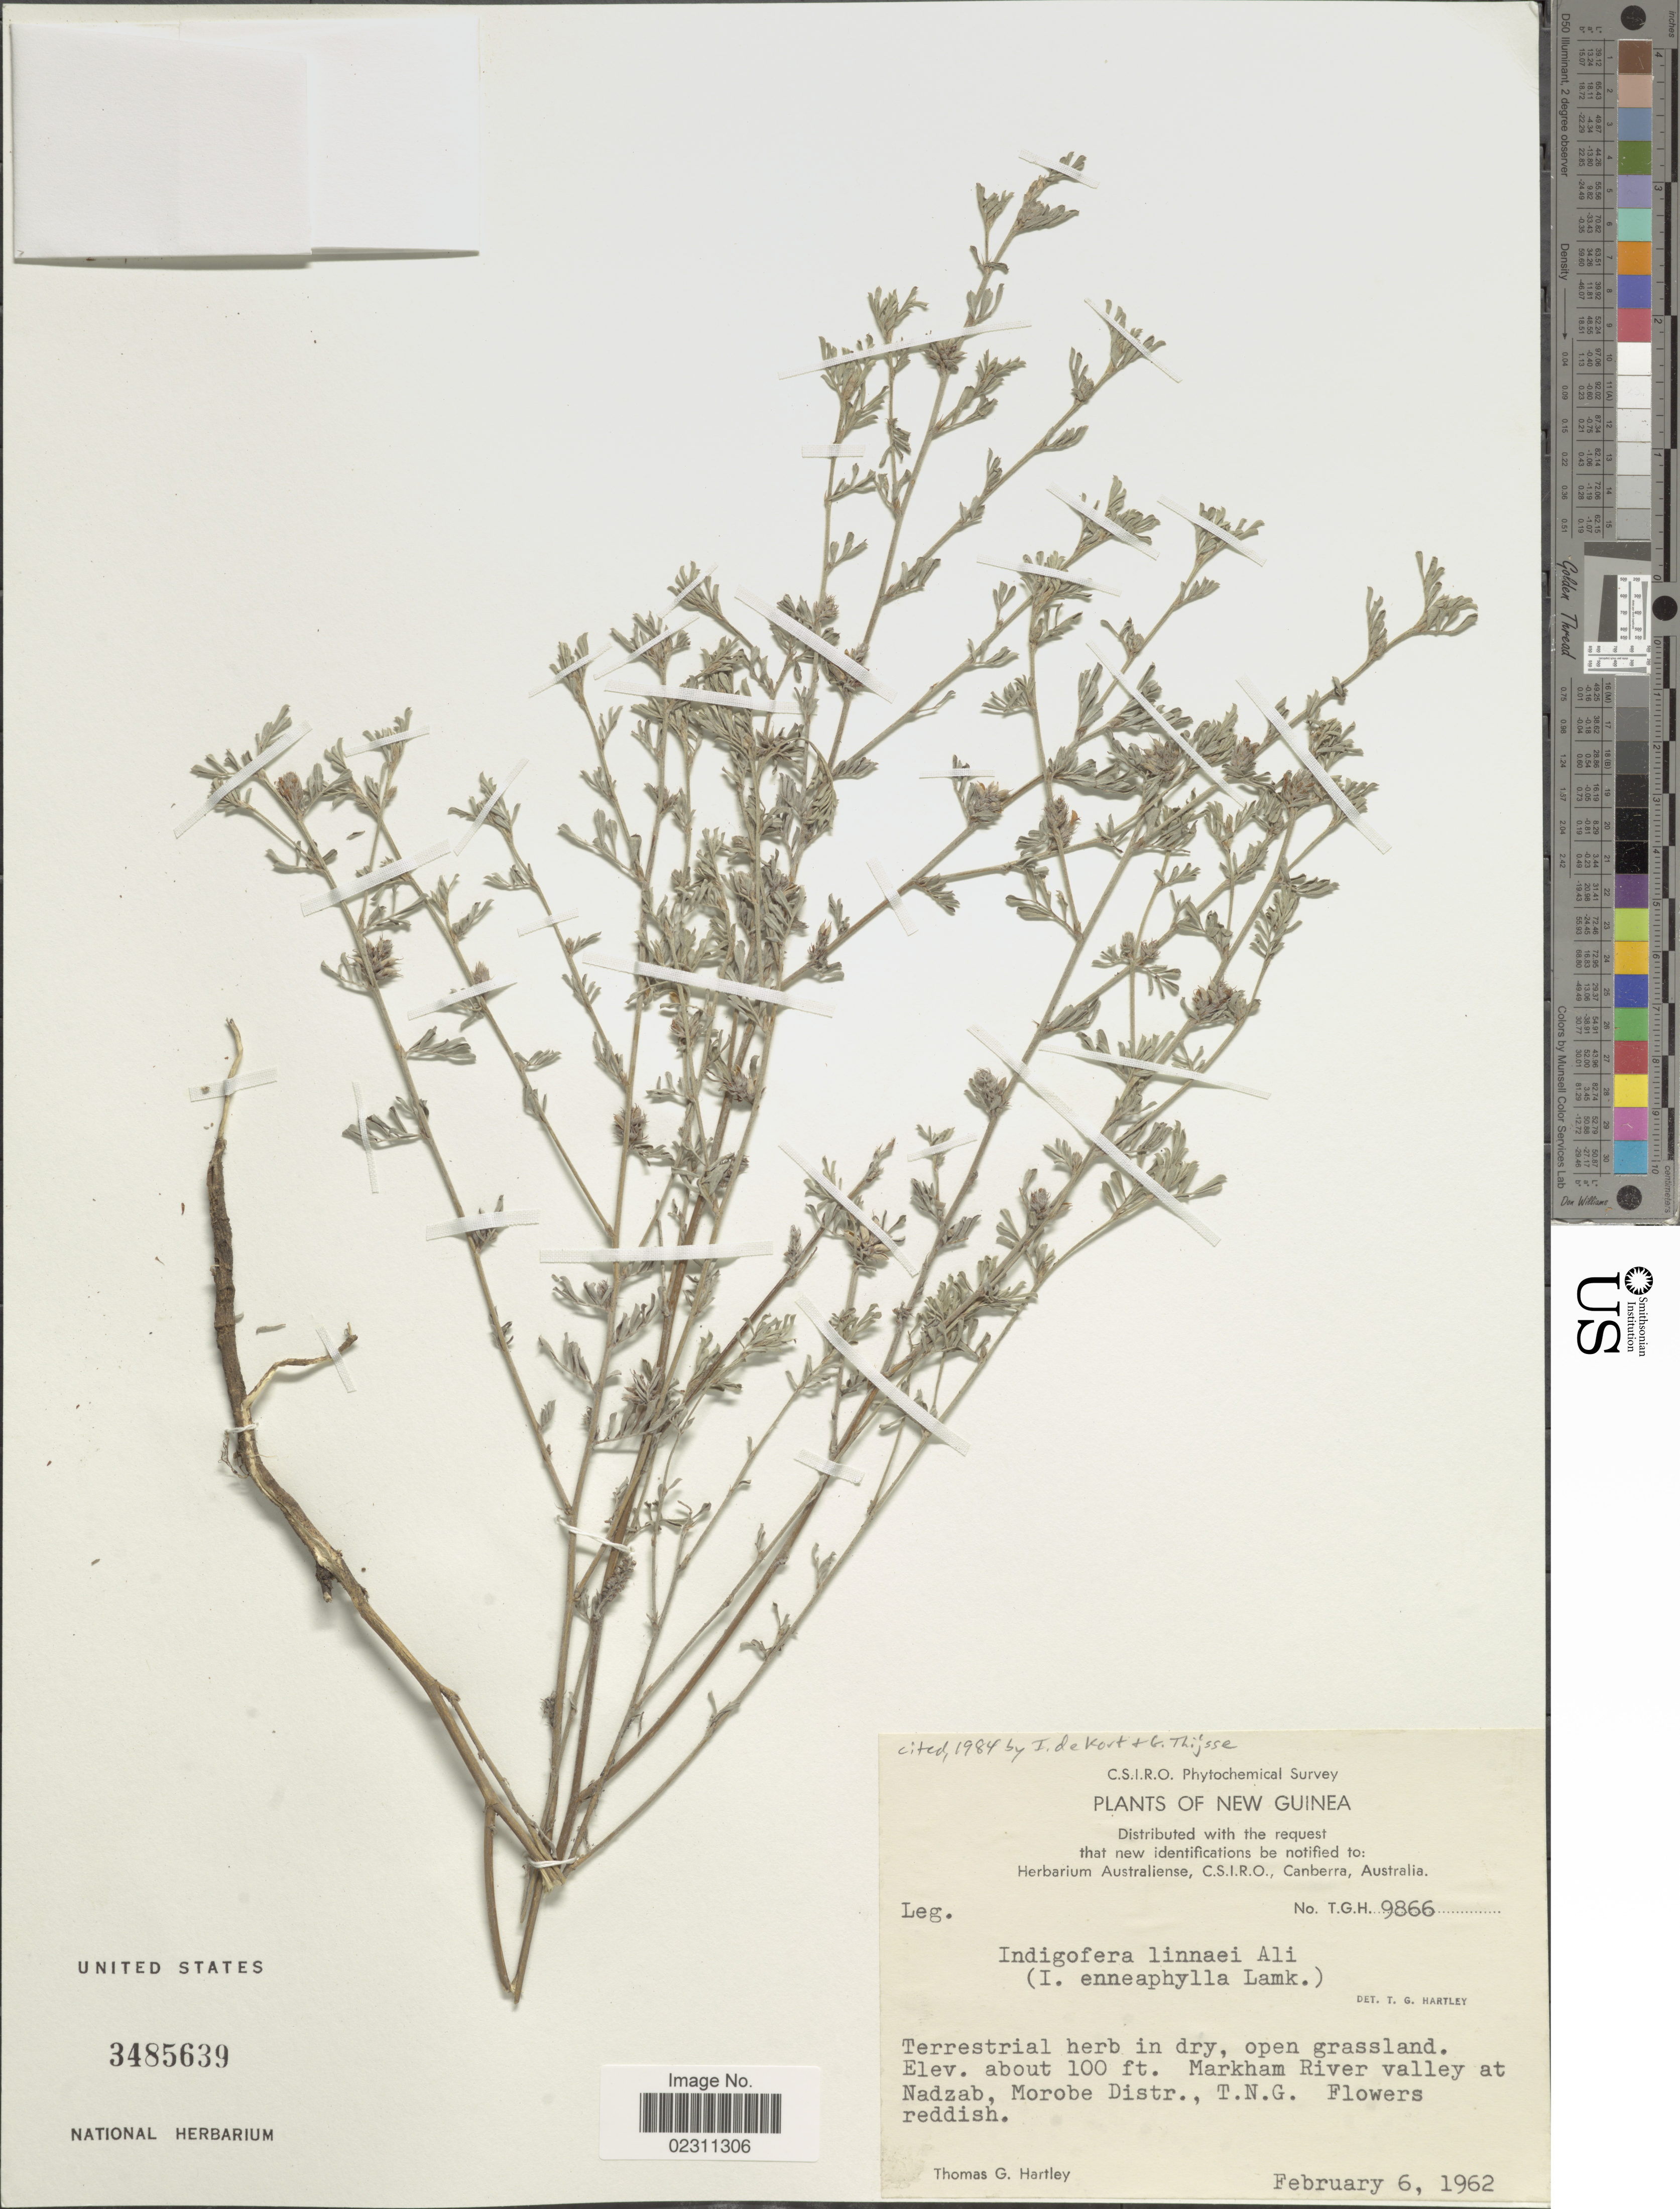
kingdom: Plantae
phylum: Tracheophyta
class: Magnoliopsida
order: Fabales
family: Fabaceae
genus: Indigofera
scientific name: Indigofera linnaei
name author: Ali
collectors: T. G. Hartley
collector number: TGH9866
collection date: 1962-02-06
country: Papua New Guinea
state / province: Morobe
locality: Markham River valley at Nadzab, Morobe Distr., T.N.G.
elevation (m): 30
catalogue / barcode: US 3485639